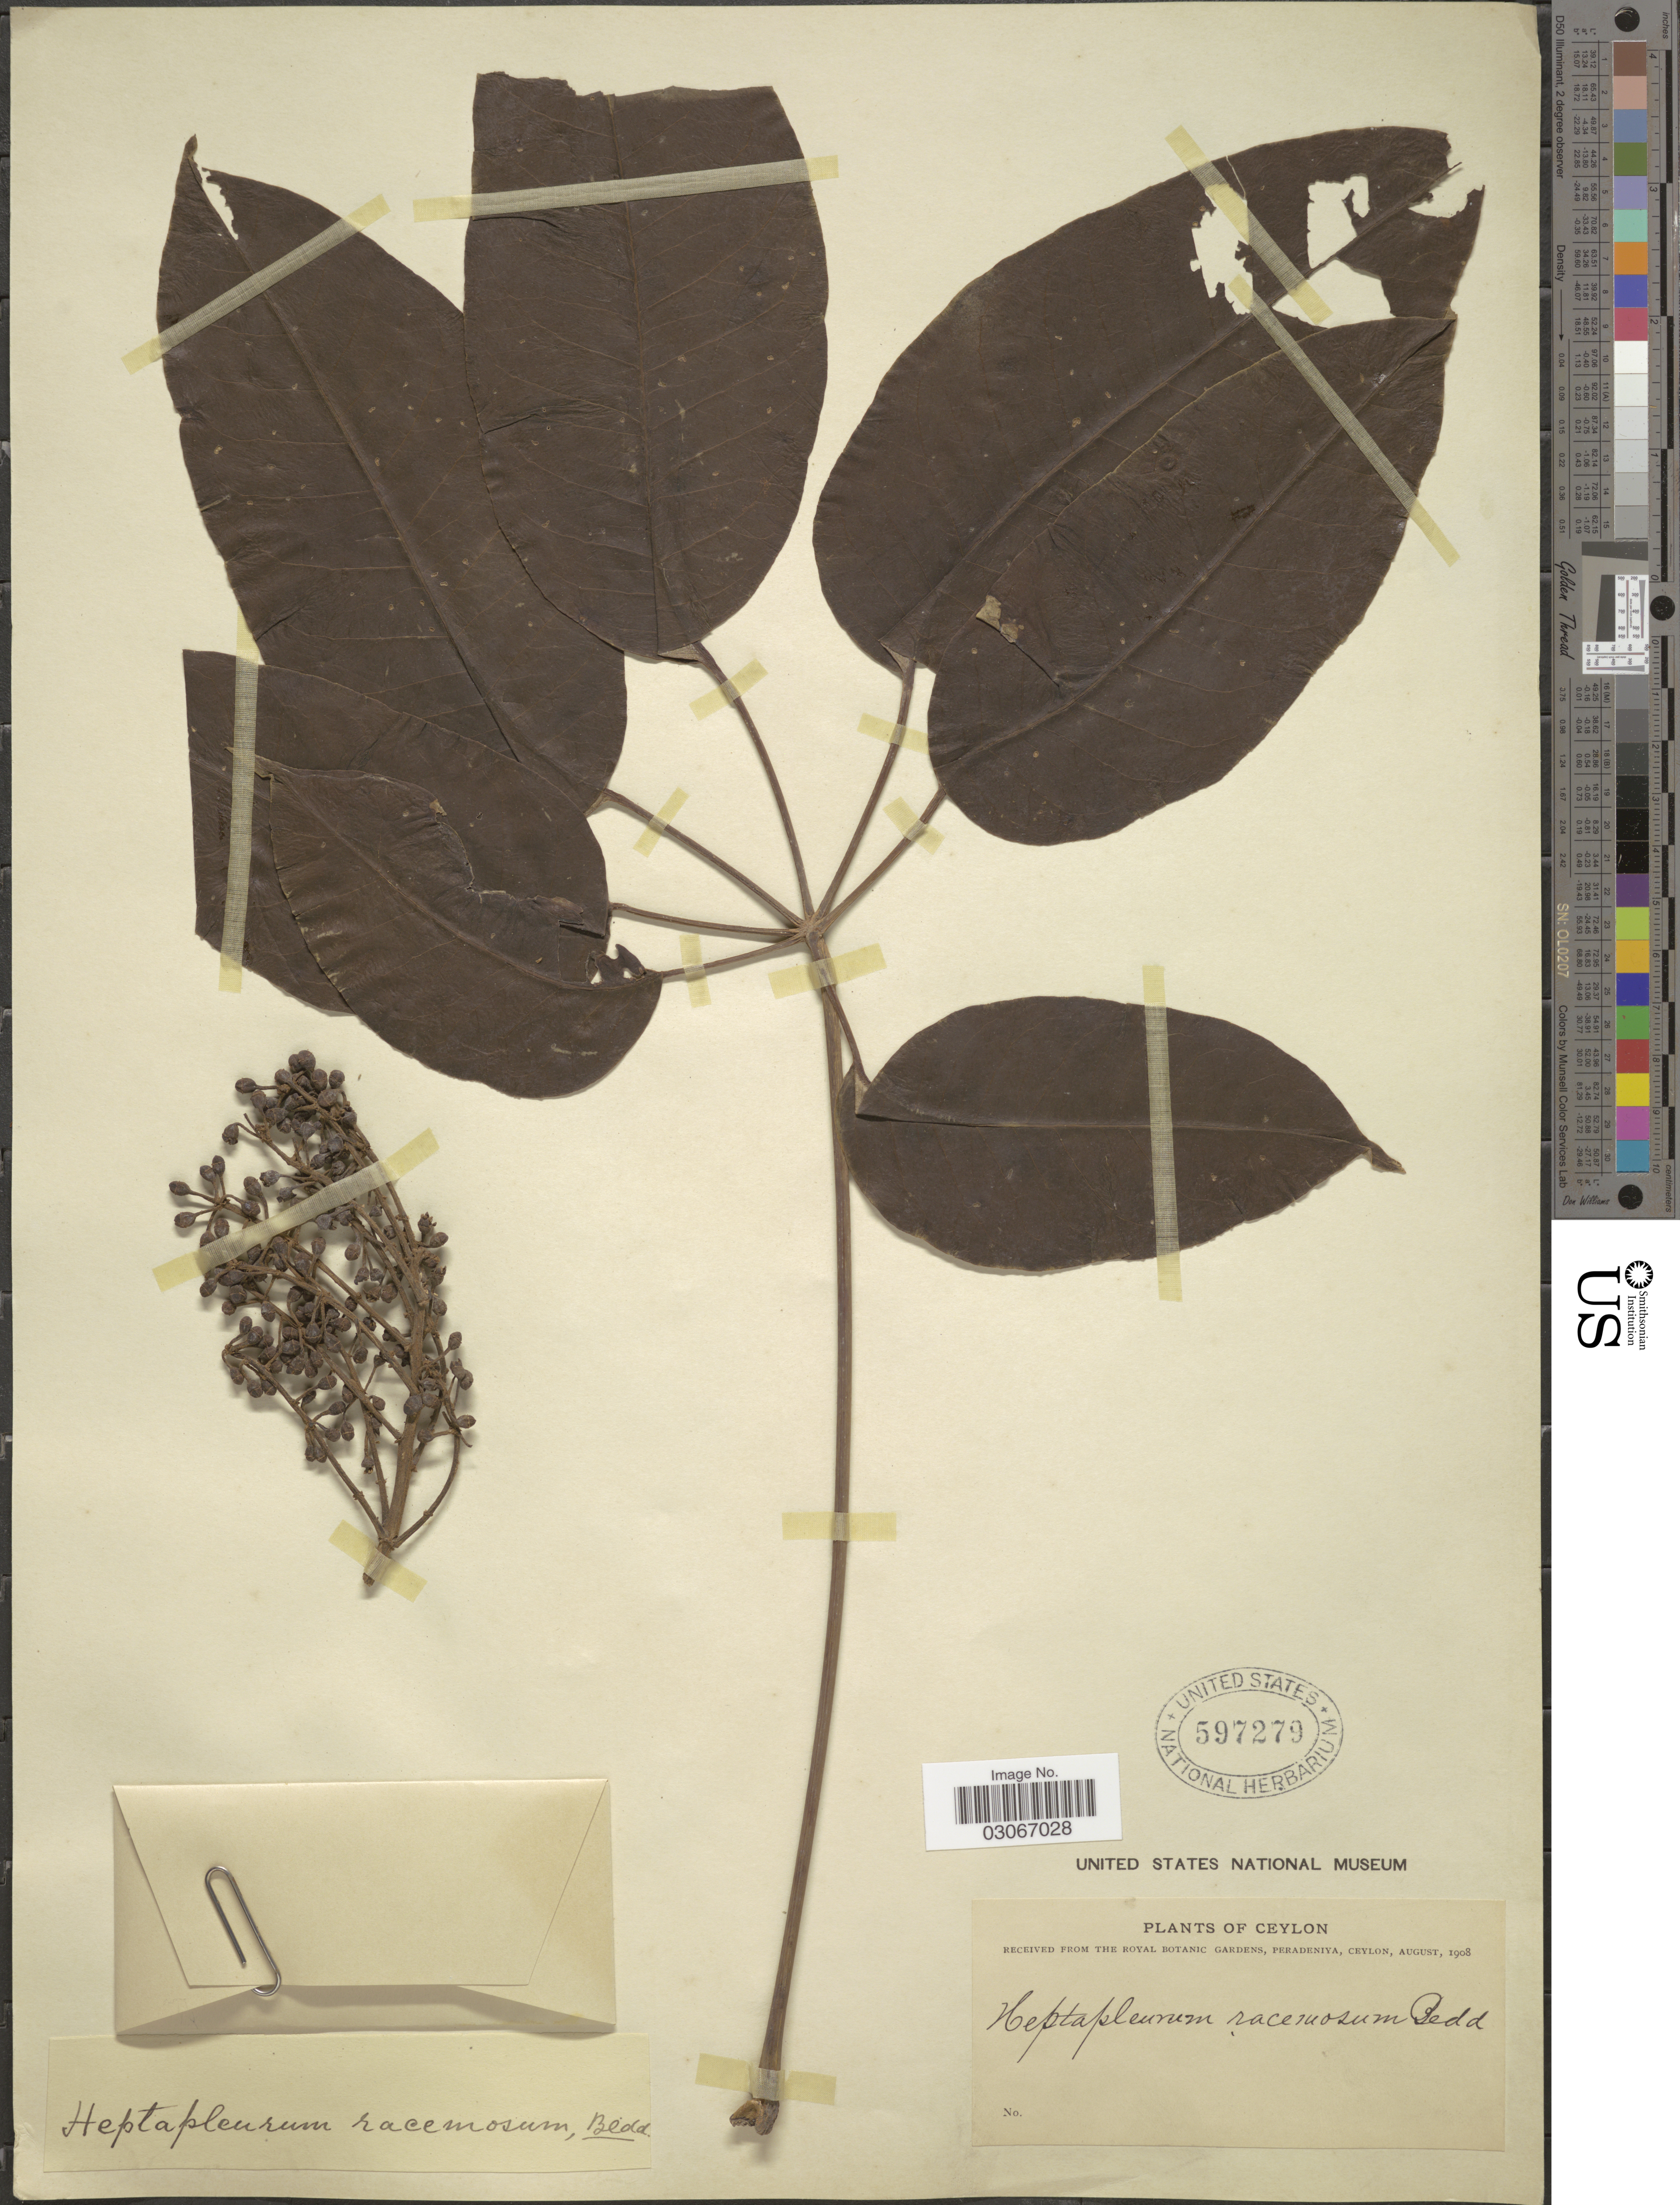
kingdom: Plantae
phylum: Tracheophyta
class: Magnoliopsida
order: Apiales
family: Araliaceae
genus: Heptapleurum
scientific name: Heptapleurum racemosum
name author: (Wight) Bedd.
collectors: P. Royal Botanic Gardens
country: Sri Lanka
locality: Ceylon.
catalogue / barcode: US 597279